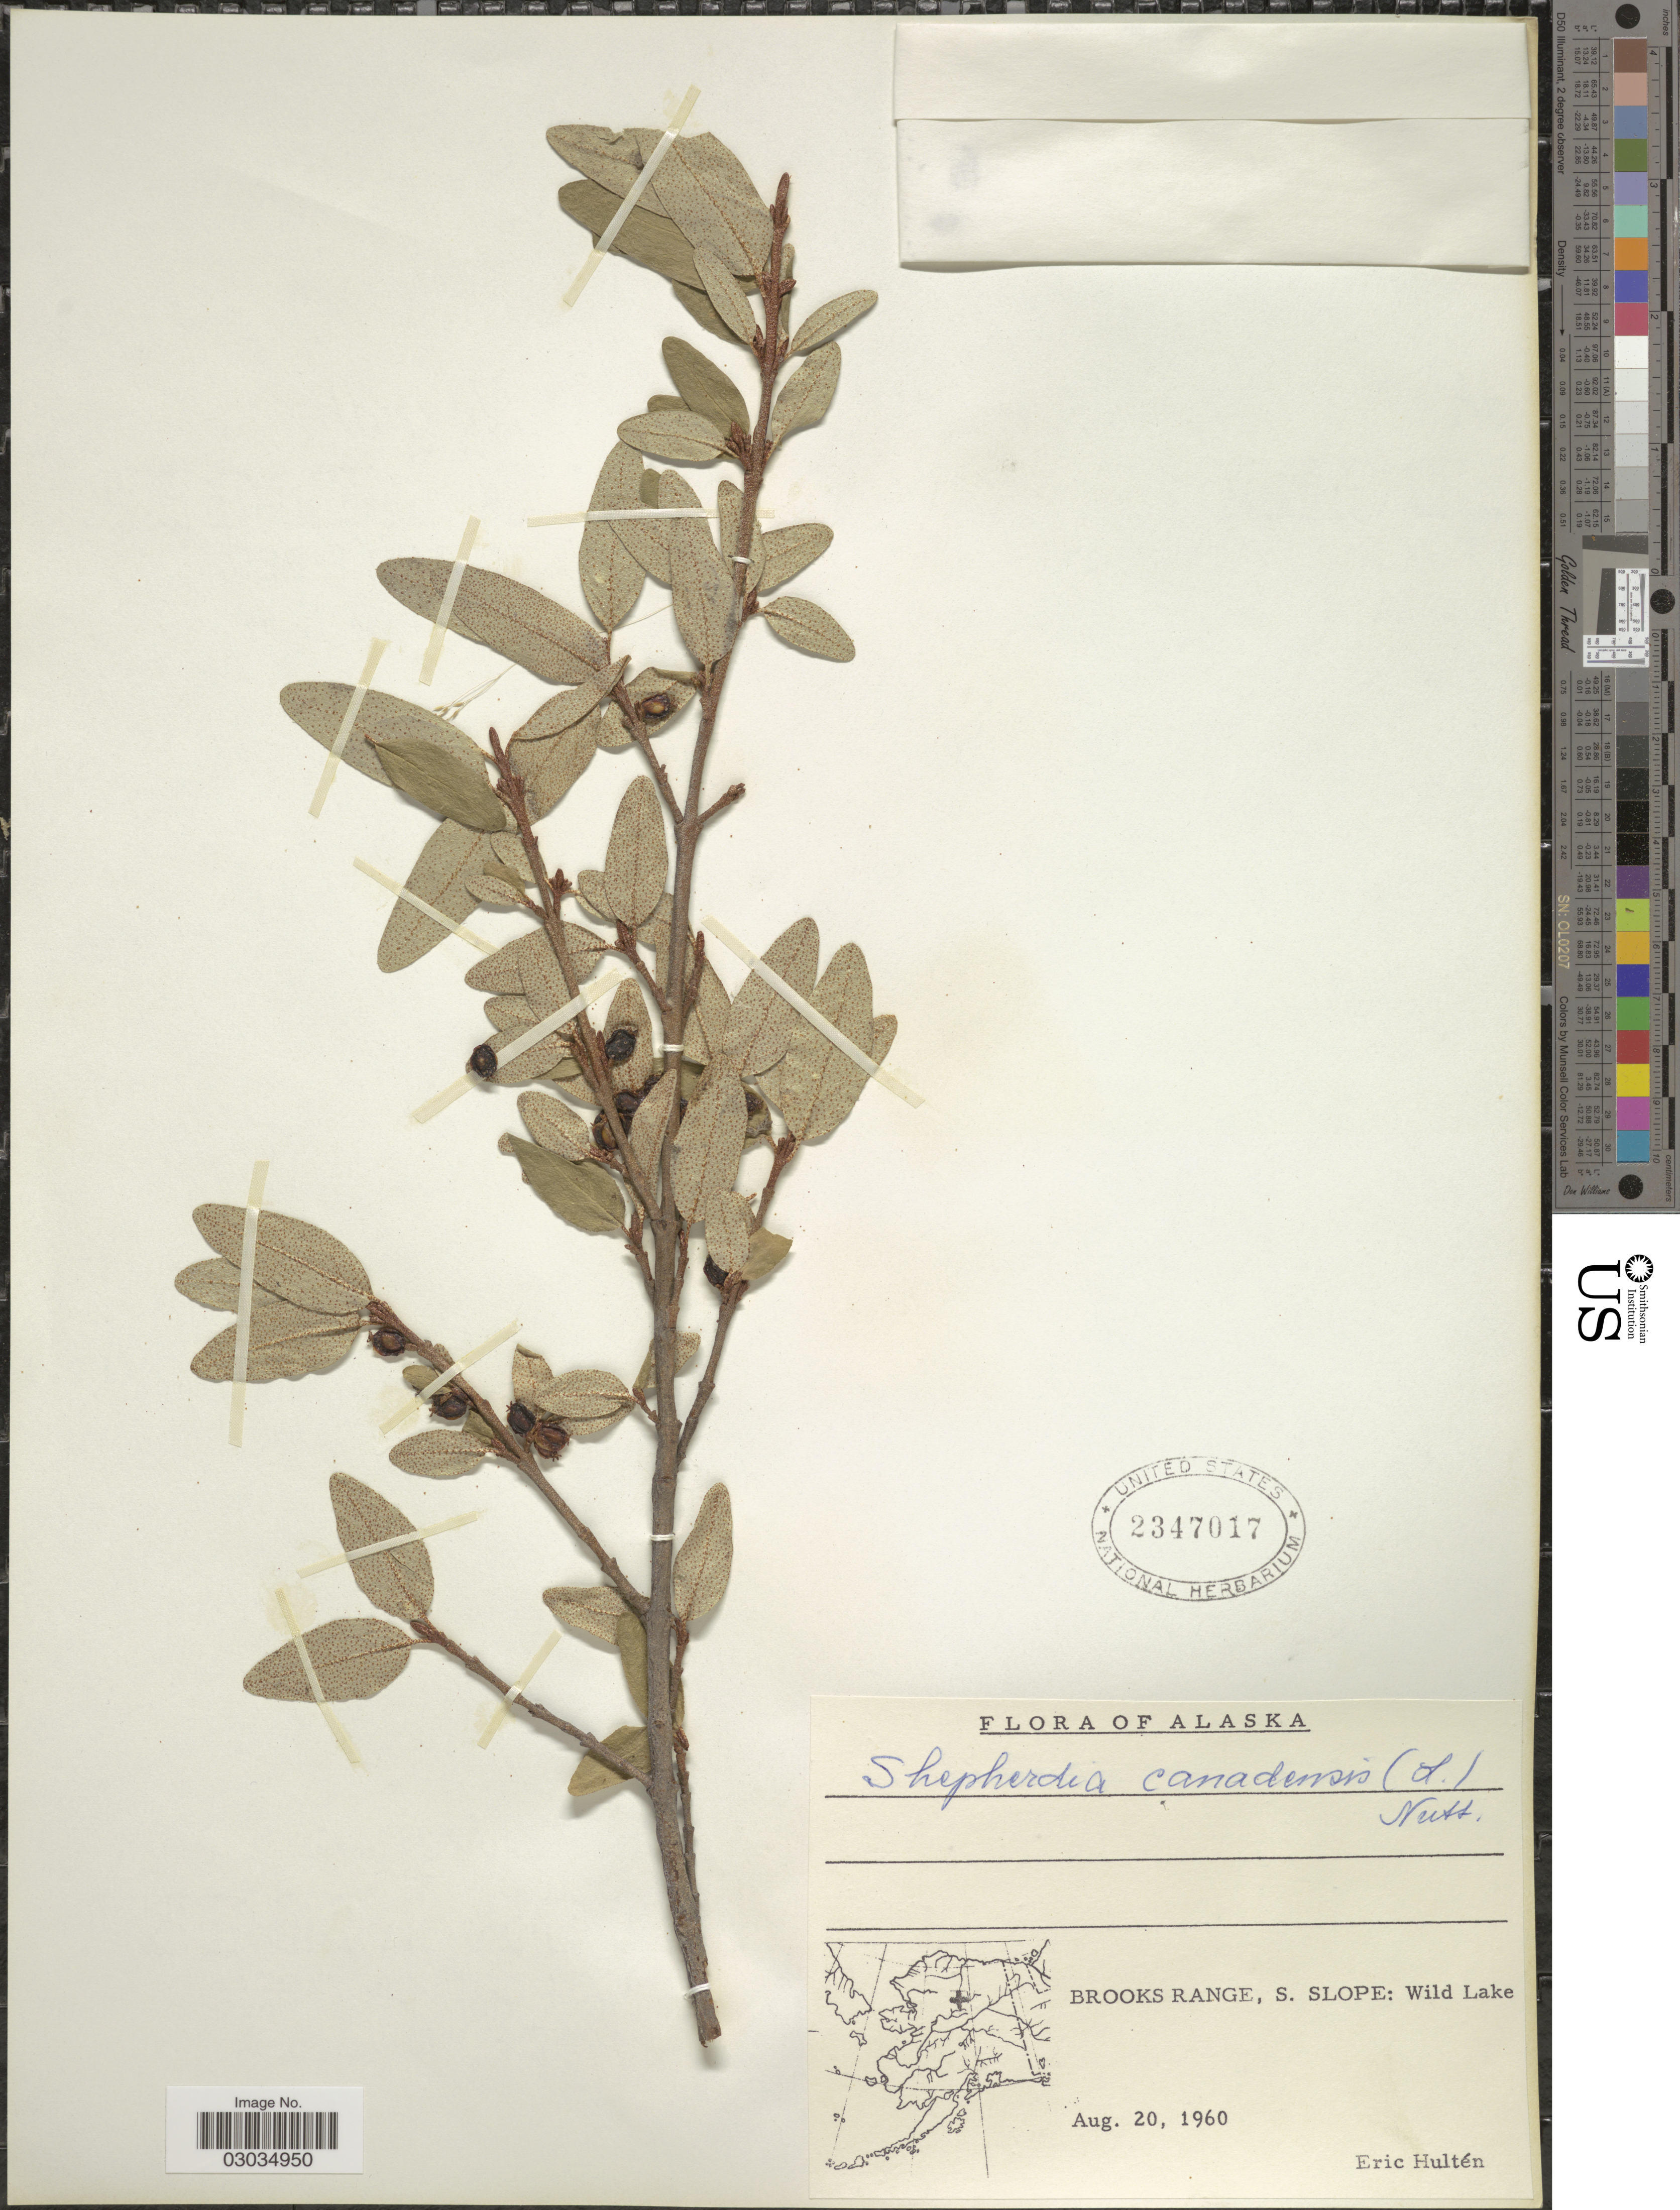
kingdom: Plantae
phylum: Tracheophyta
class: Magnoliopsida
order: Rosales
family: Elaeagnaceae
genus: Shepherdia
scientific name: Shepherdia canadensis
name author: (L.) Nutt.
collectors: E. G. Hultén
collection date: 1960-08-20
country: United States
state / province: Alaska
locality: Brooks Range, S. Slope: Wild Lake.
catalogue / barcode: US 2347017